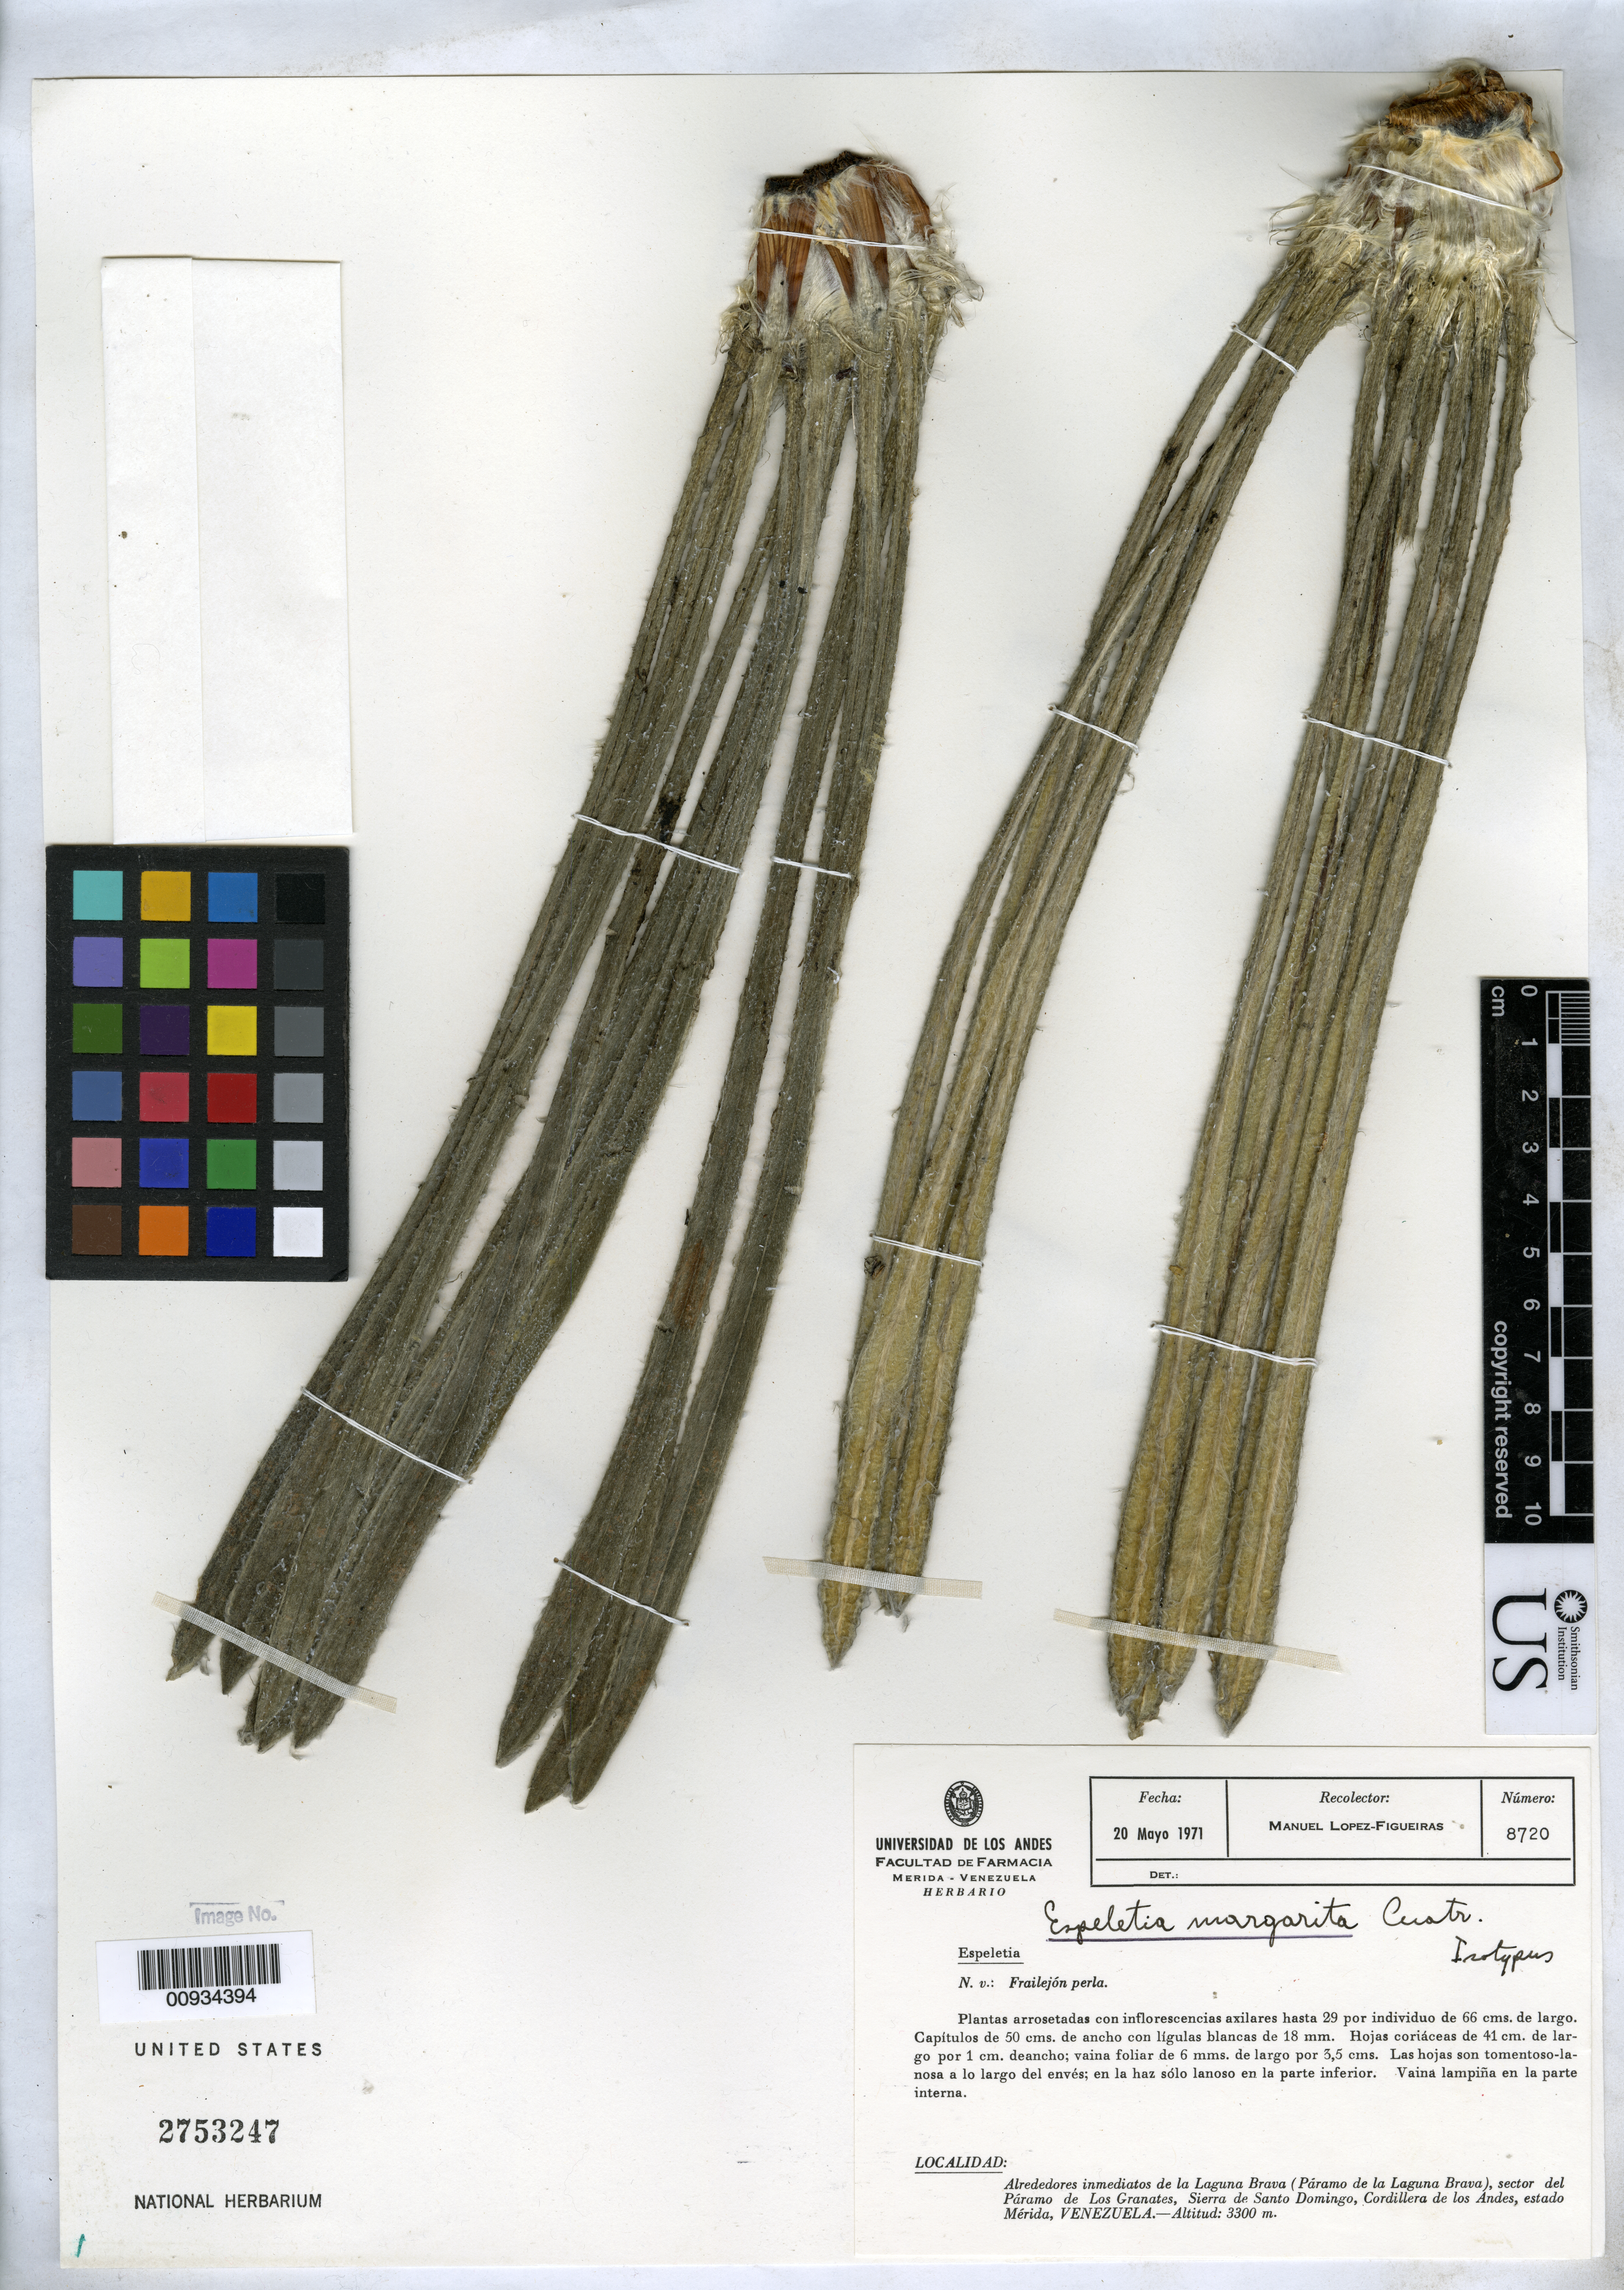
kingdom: Plantae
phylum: Tracheophyta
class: Magnoliopsida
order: Asterales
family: Asteraceae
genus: Espeletia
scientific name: Espeletia margarita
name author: Cuatrec.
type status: Isotype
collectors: M. López Figueiras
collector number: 8720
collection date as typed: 20 May 1971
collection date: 1971-05-20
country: Venezuela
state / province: Mérida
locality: Cordillera de Los Andes, Sierra de Santo Domingo, Páramo de Los Granates, Paramo de La Laguna Brava.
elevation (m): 3300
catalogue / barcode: US 2753247